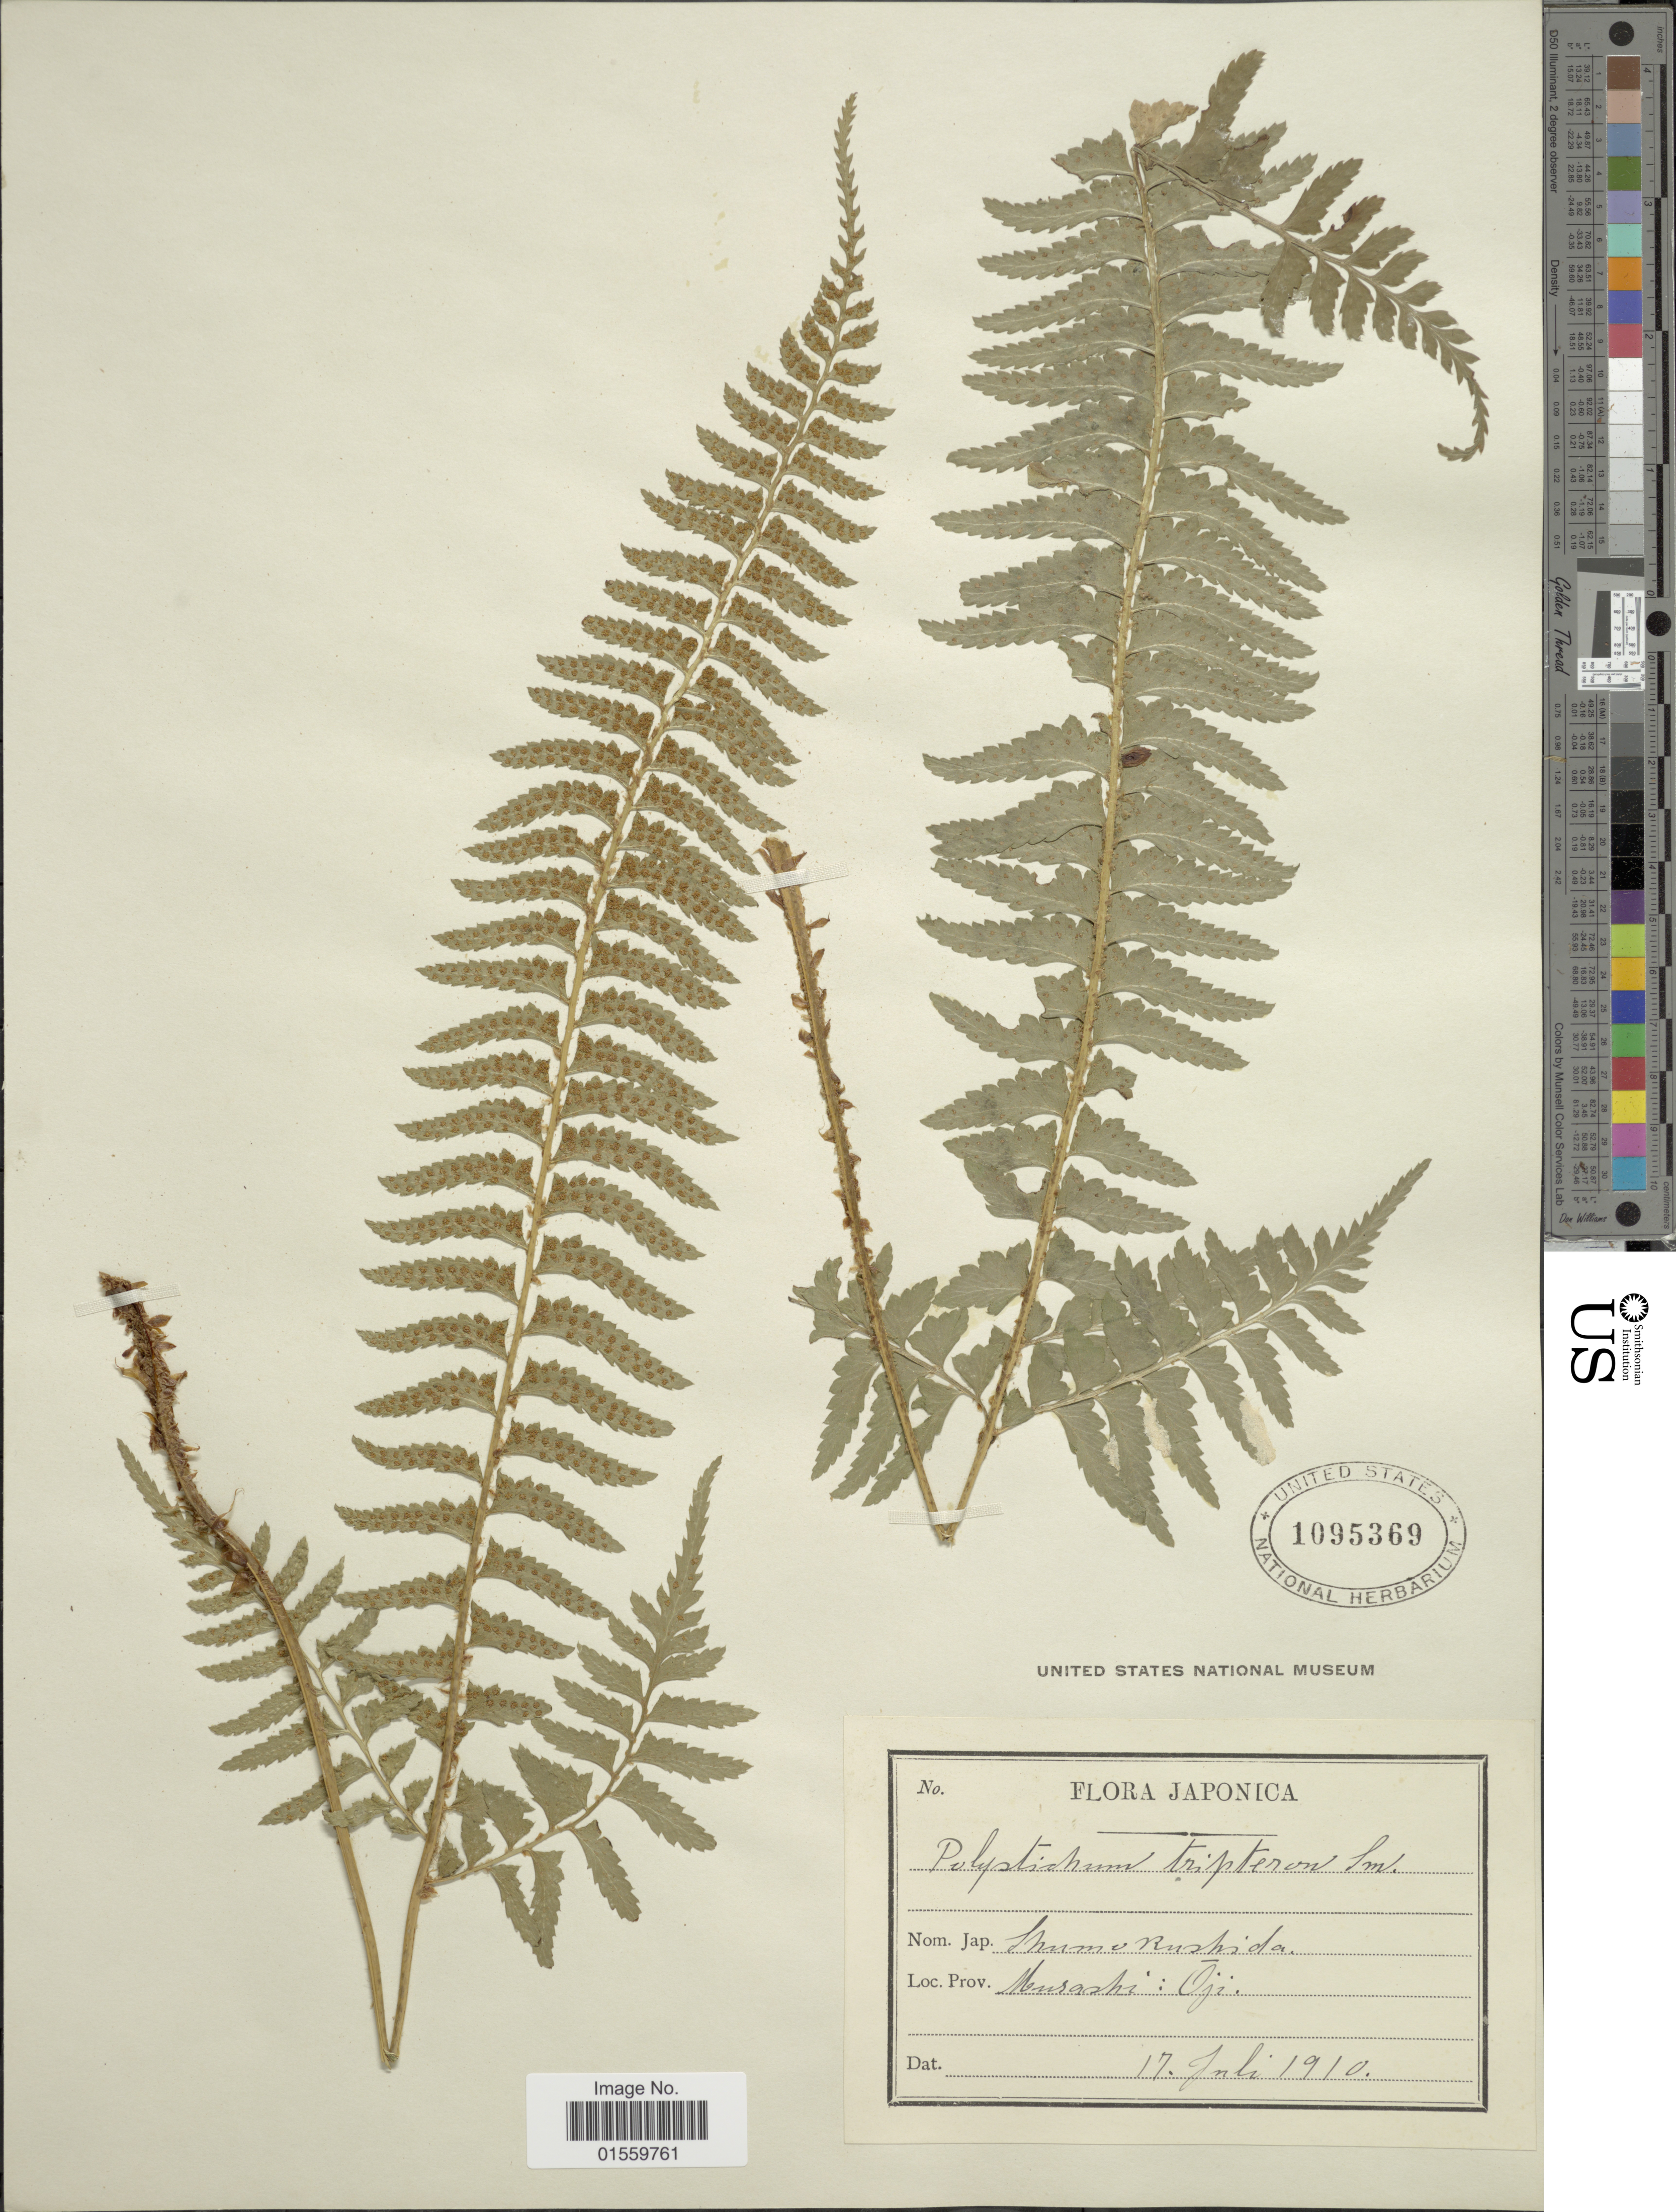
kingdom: Plantae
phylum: Tracheophyta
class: Polypodiopsida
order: Polypodiales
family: Dryopteridaceae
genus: Polystichum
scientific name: Polystichum tripteron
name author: (Kunze) C. Presl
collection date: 1910-07-17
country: Japan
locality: Prov. Musashi: Oji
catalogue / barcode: US 1095369